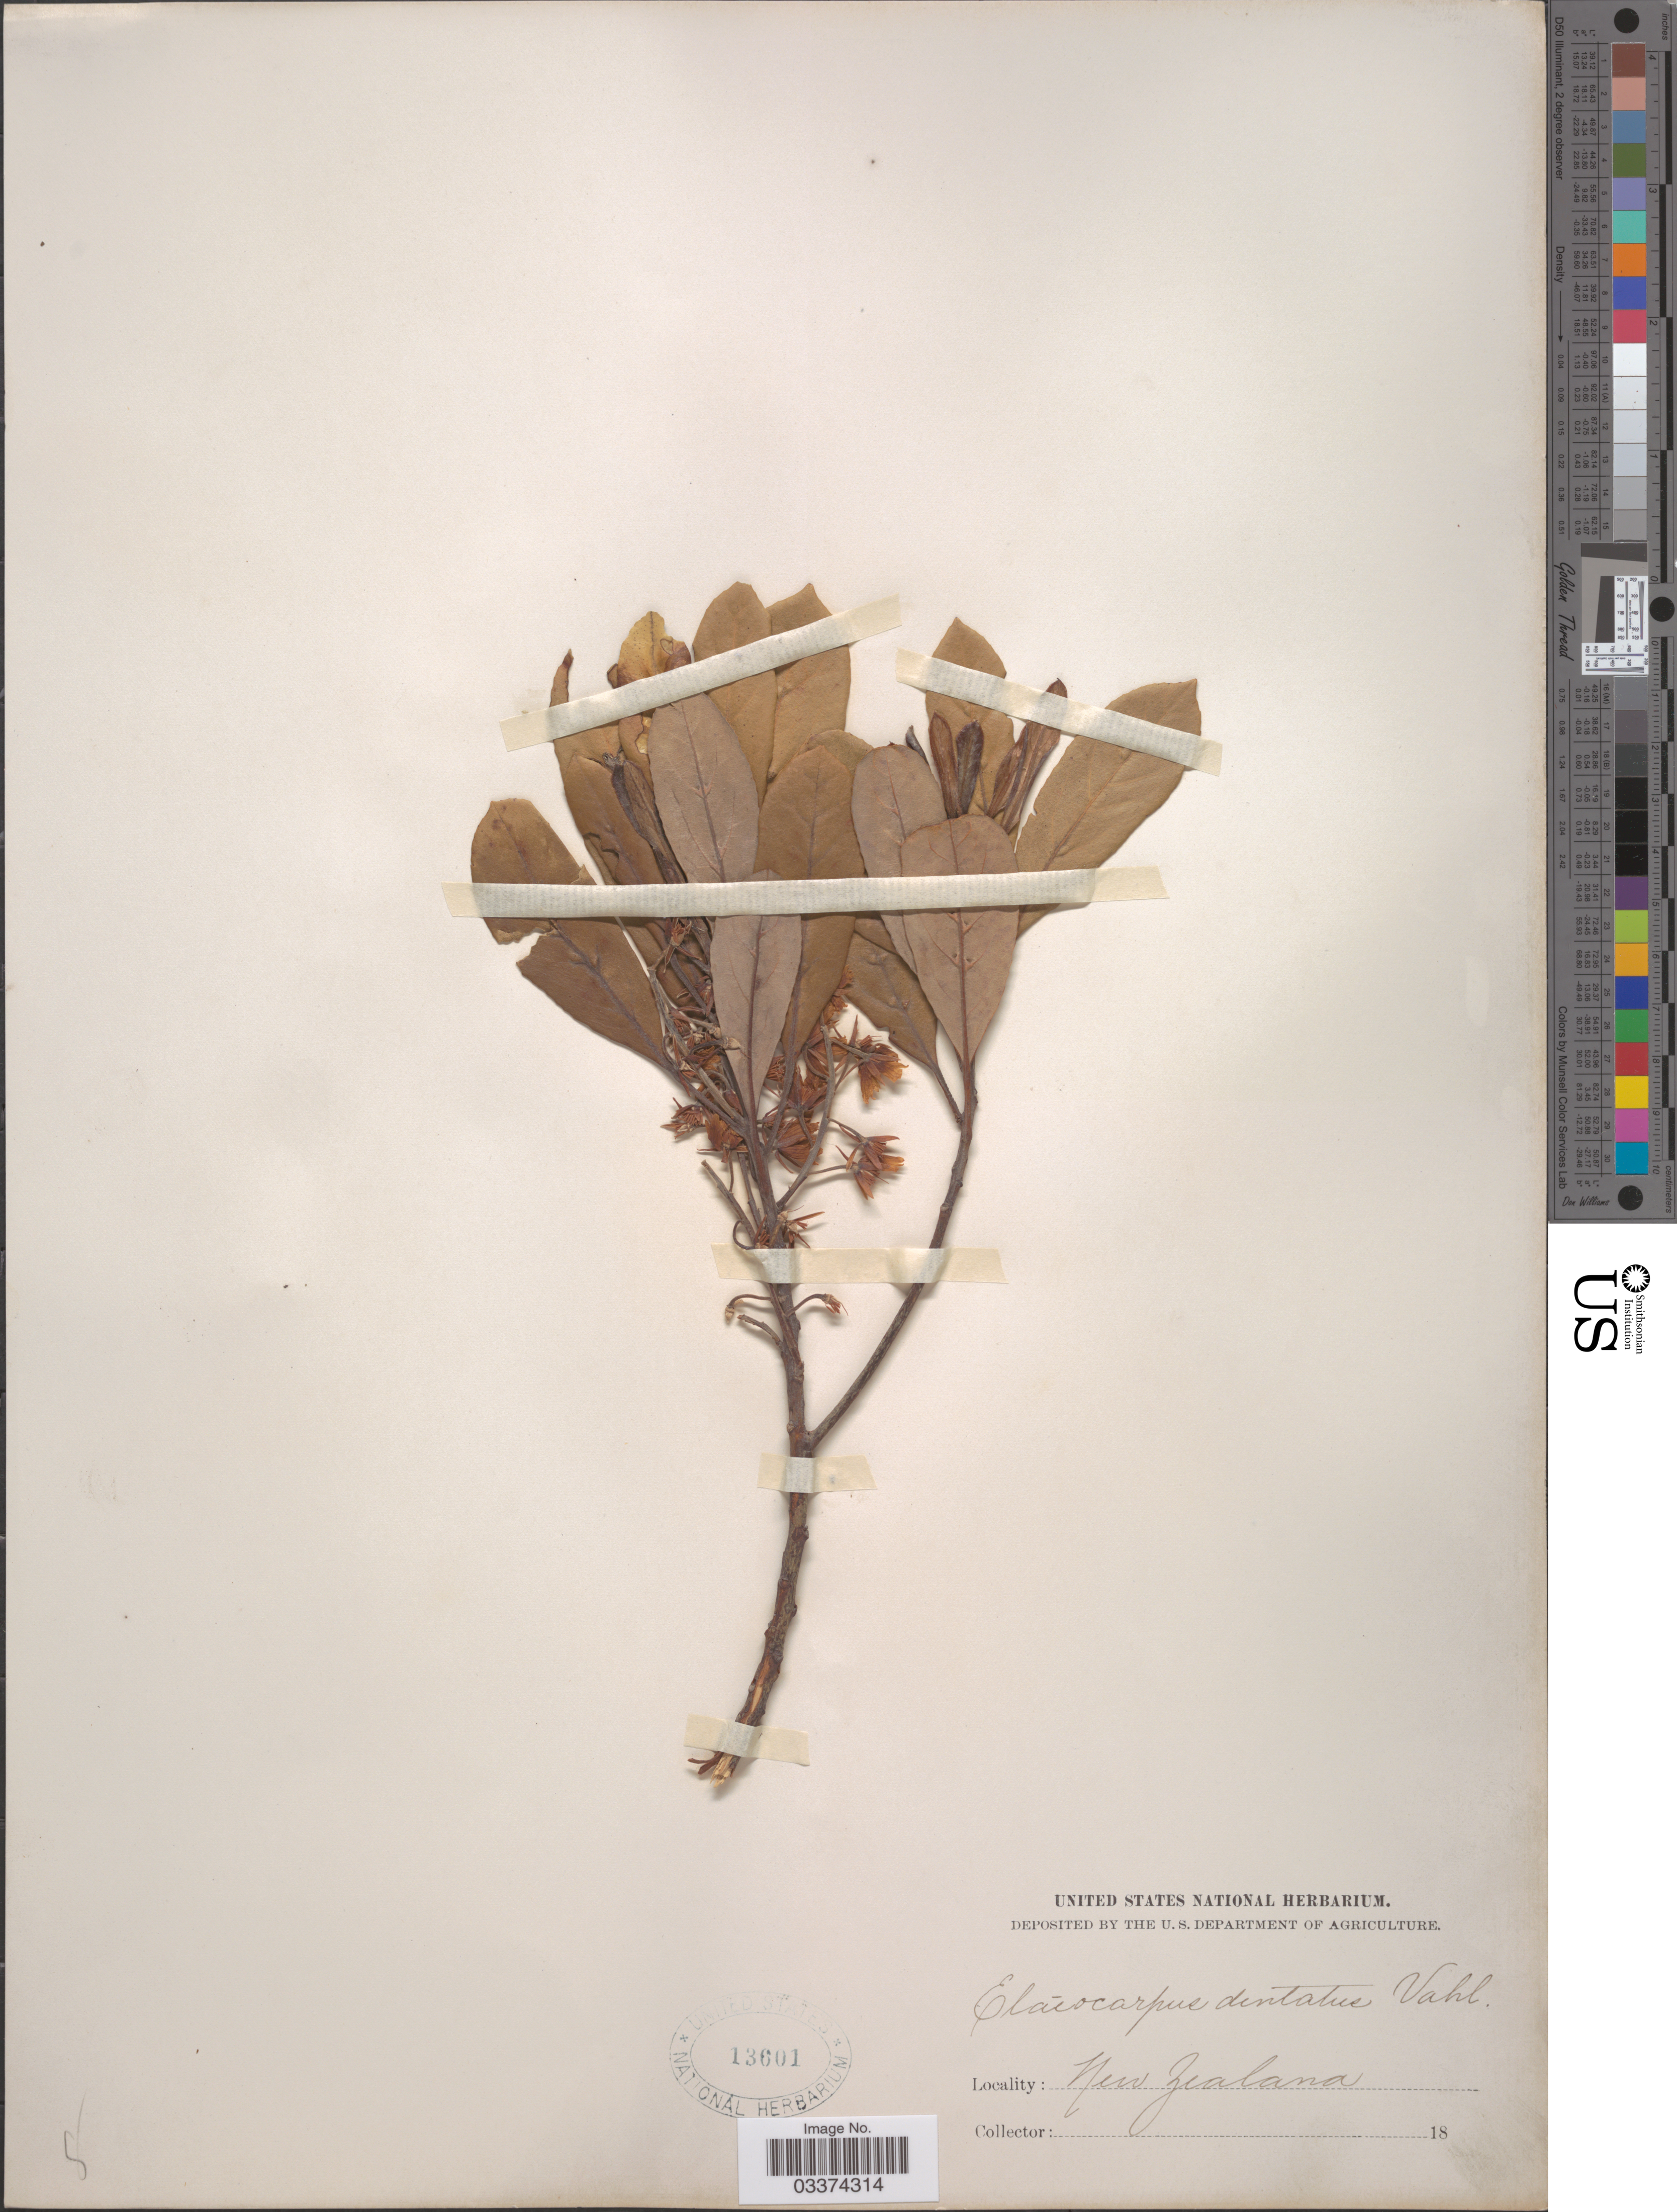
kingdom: Plantae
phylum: Tracheophyta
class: Magnoliopsida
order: Oxalidales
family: Elaeocarpaceae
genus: Elaeocarpus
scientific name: Elaeocarpus dentatus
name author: (J.R. Forst. & G. Forst.) Vahl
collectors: ex herb. United States National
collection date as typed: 18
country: New Zealand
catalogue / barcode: US 13601